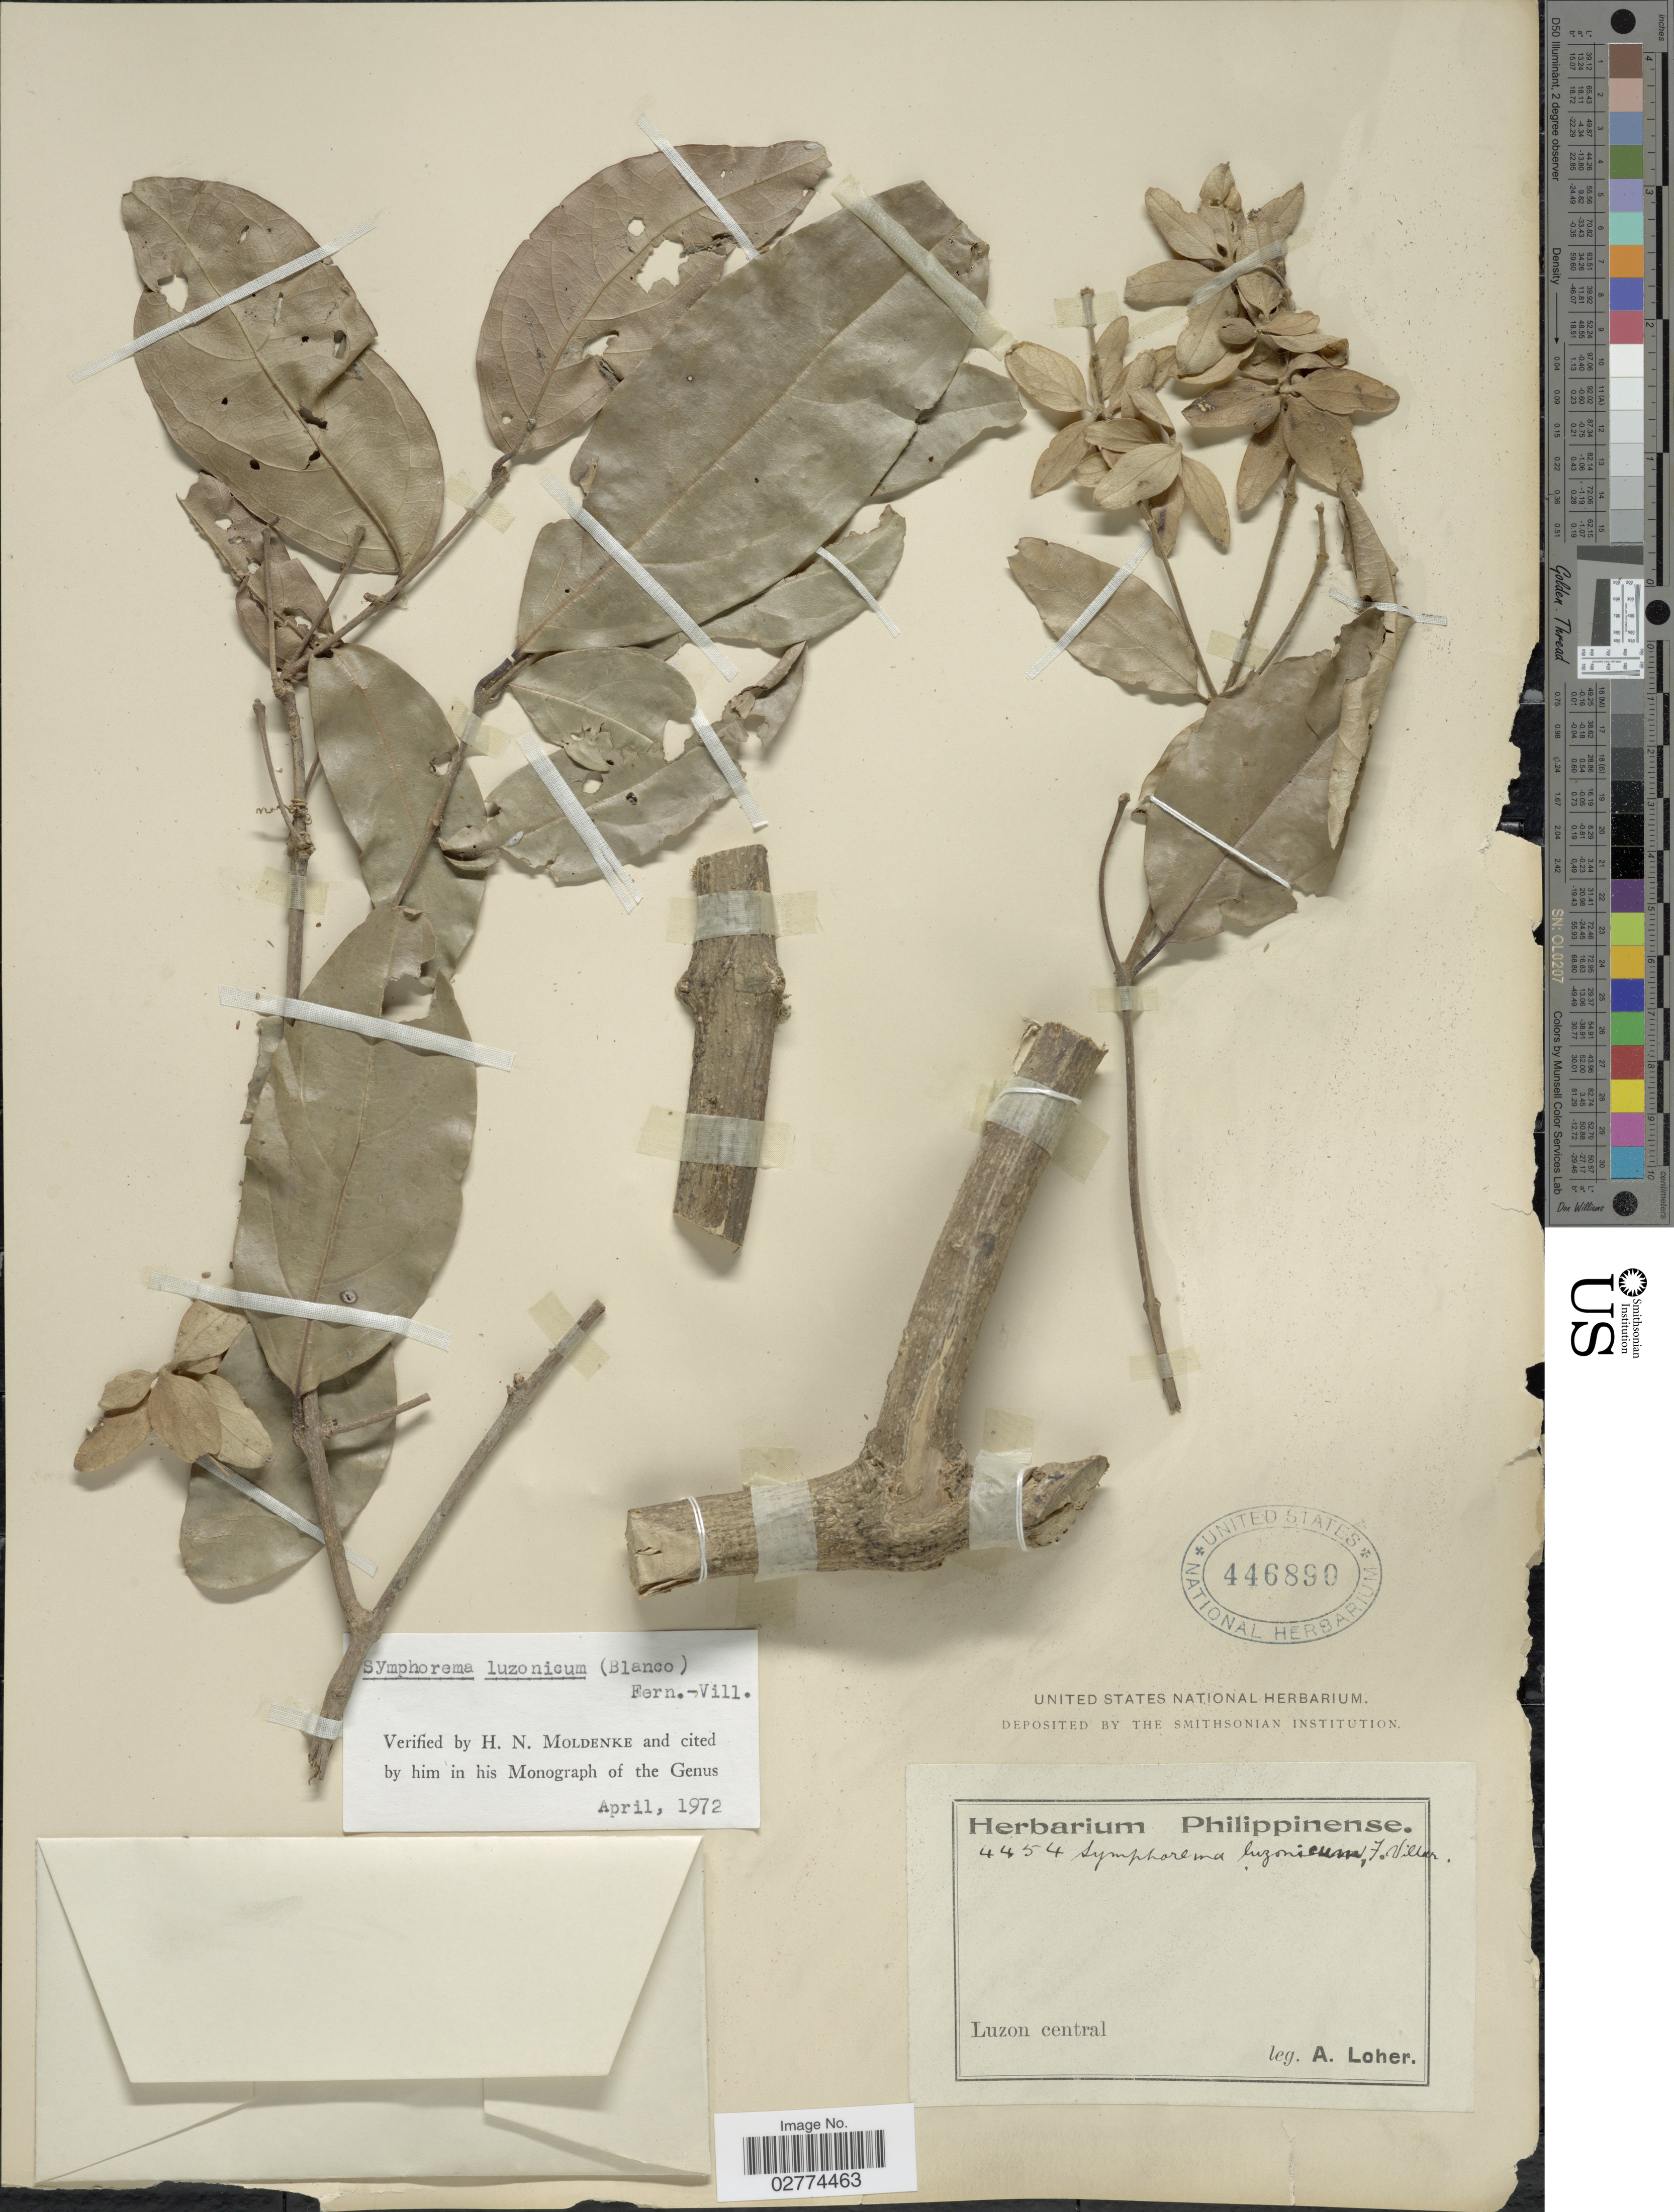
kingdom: Plantae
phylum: Tracheophyta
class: Magnoliopsida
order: Lamiales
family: Lamiaceae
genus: Symphorema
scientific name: Symphorema luzonicum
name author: (Blanco) Fern.-Vill.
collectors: A. Loher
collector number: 4454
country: Philippines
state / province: Central Luzon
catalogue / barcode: US 446890